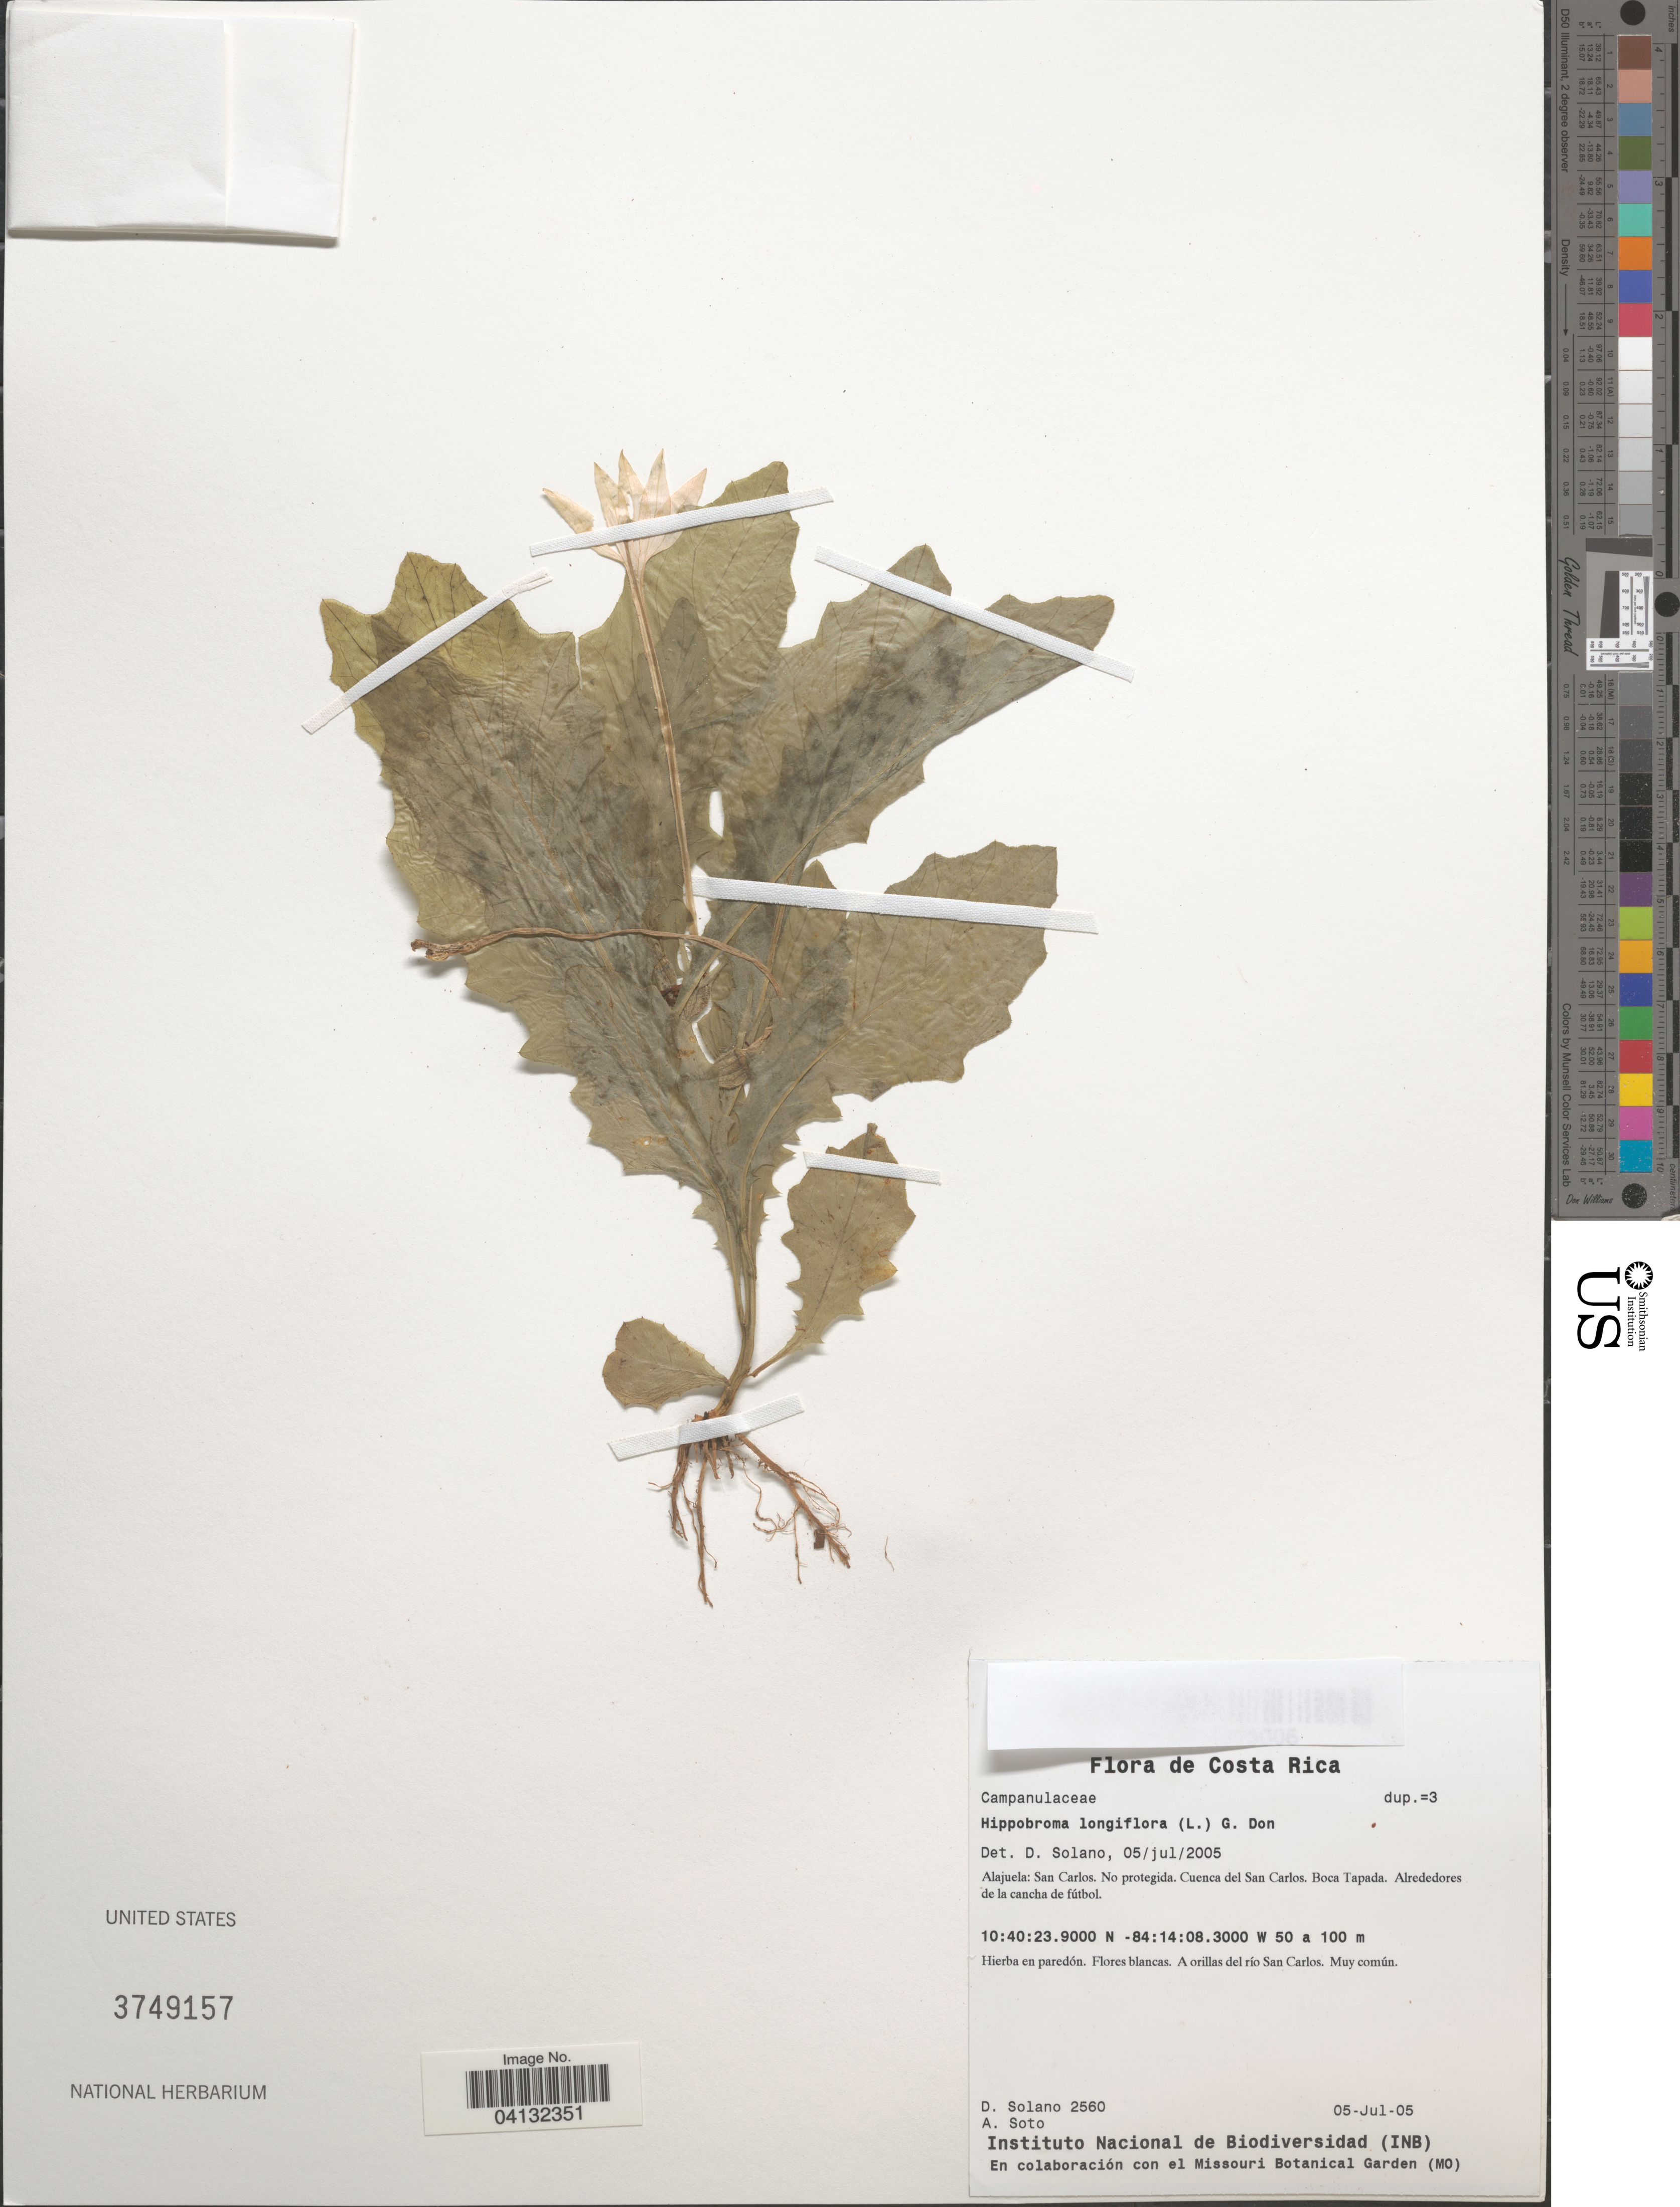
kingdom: Plantae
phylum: Tracheophyta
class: Magnoliopsida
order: Asterales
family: Campanulaceae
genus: Hippobroma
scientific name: Hippobroma longiflora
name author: (L.) G. Don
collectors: D. Solano & A. Soto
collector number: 2560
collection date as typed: Transcribed d/m/y: 5/7/5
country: Costa Rica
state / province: Alajuela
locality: San Carlos. No protegida. Cuenca del San Carlos. Boca Tapada. Alrededores de la cancha de fútbol. A orillas del río San Carlos.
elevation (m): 50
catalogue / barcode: US 3749157